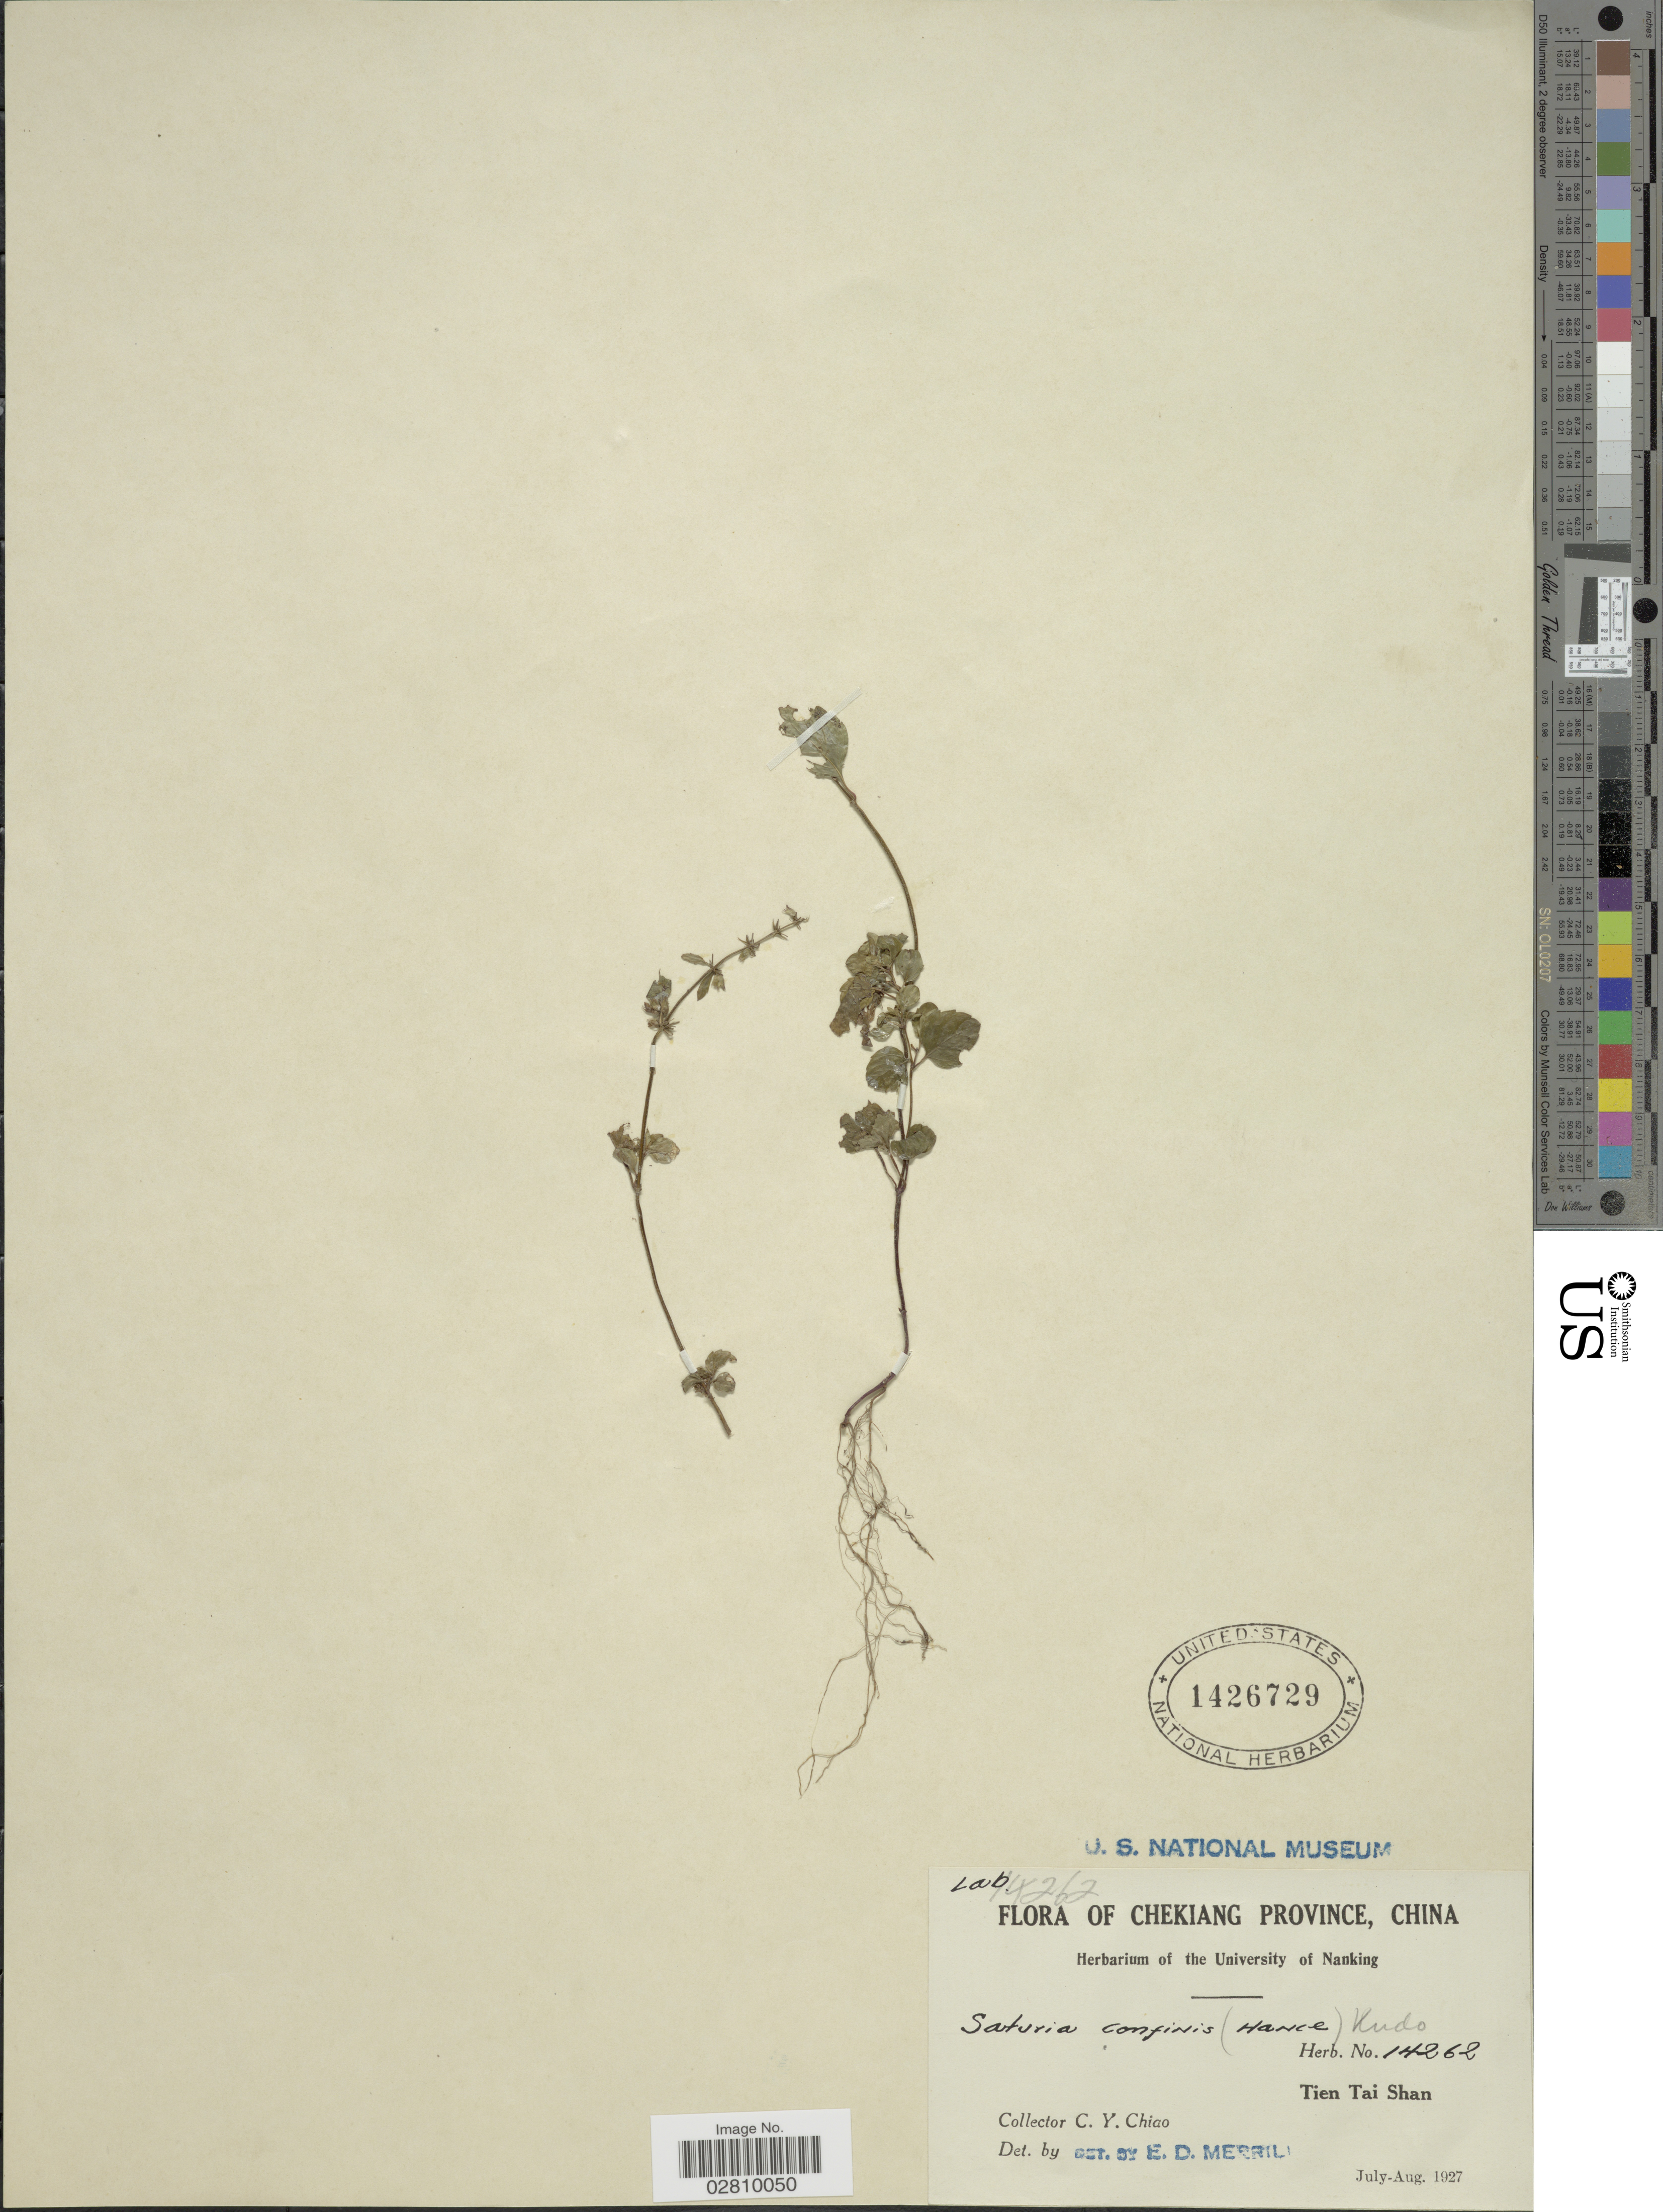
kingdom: Plantae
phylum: Tracheophyta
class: Magnoliopsida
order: Lamiales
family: Lamiaceae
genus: Calamintha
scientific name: Calamintha confinis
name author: Hance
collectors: C. Y. Chiao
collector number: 14262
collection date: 1927-07/1927-08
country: China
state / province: Zhejiang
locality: Chekiang Province. Tien Tai Shan.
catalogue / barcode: US 1426729